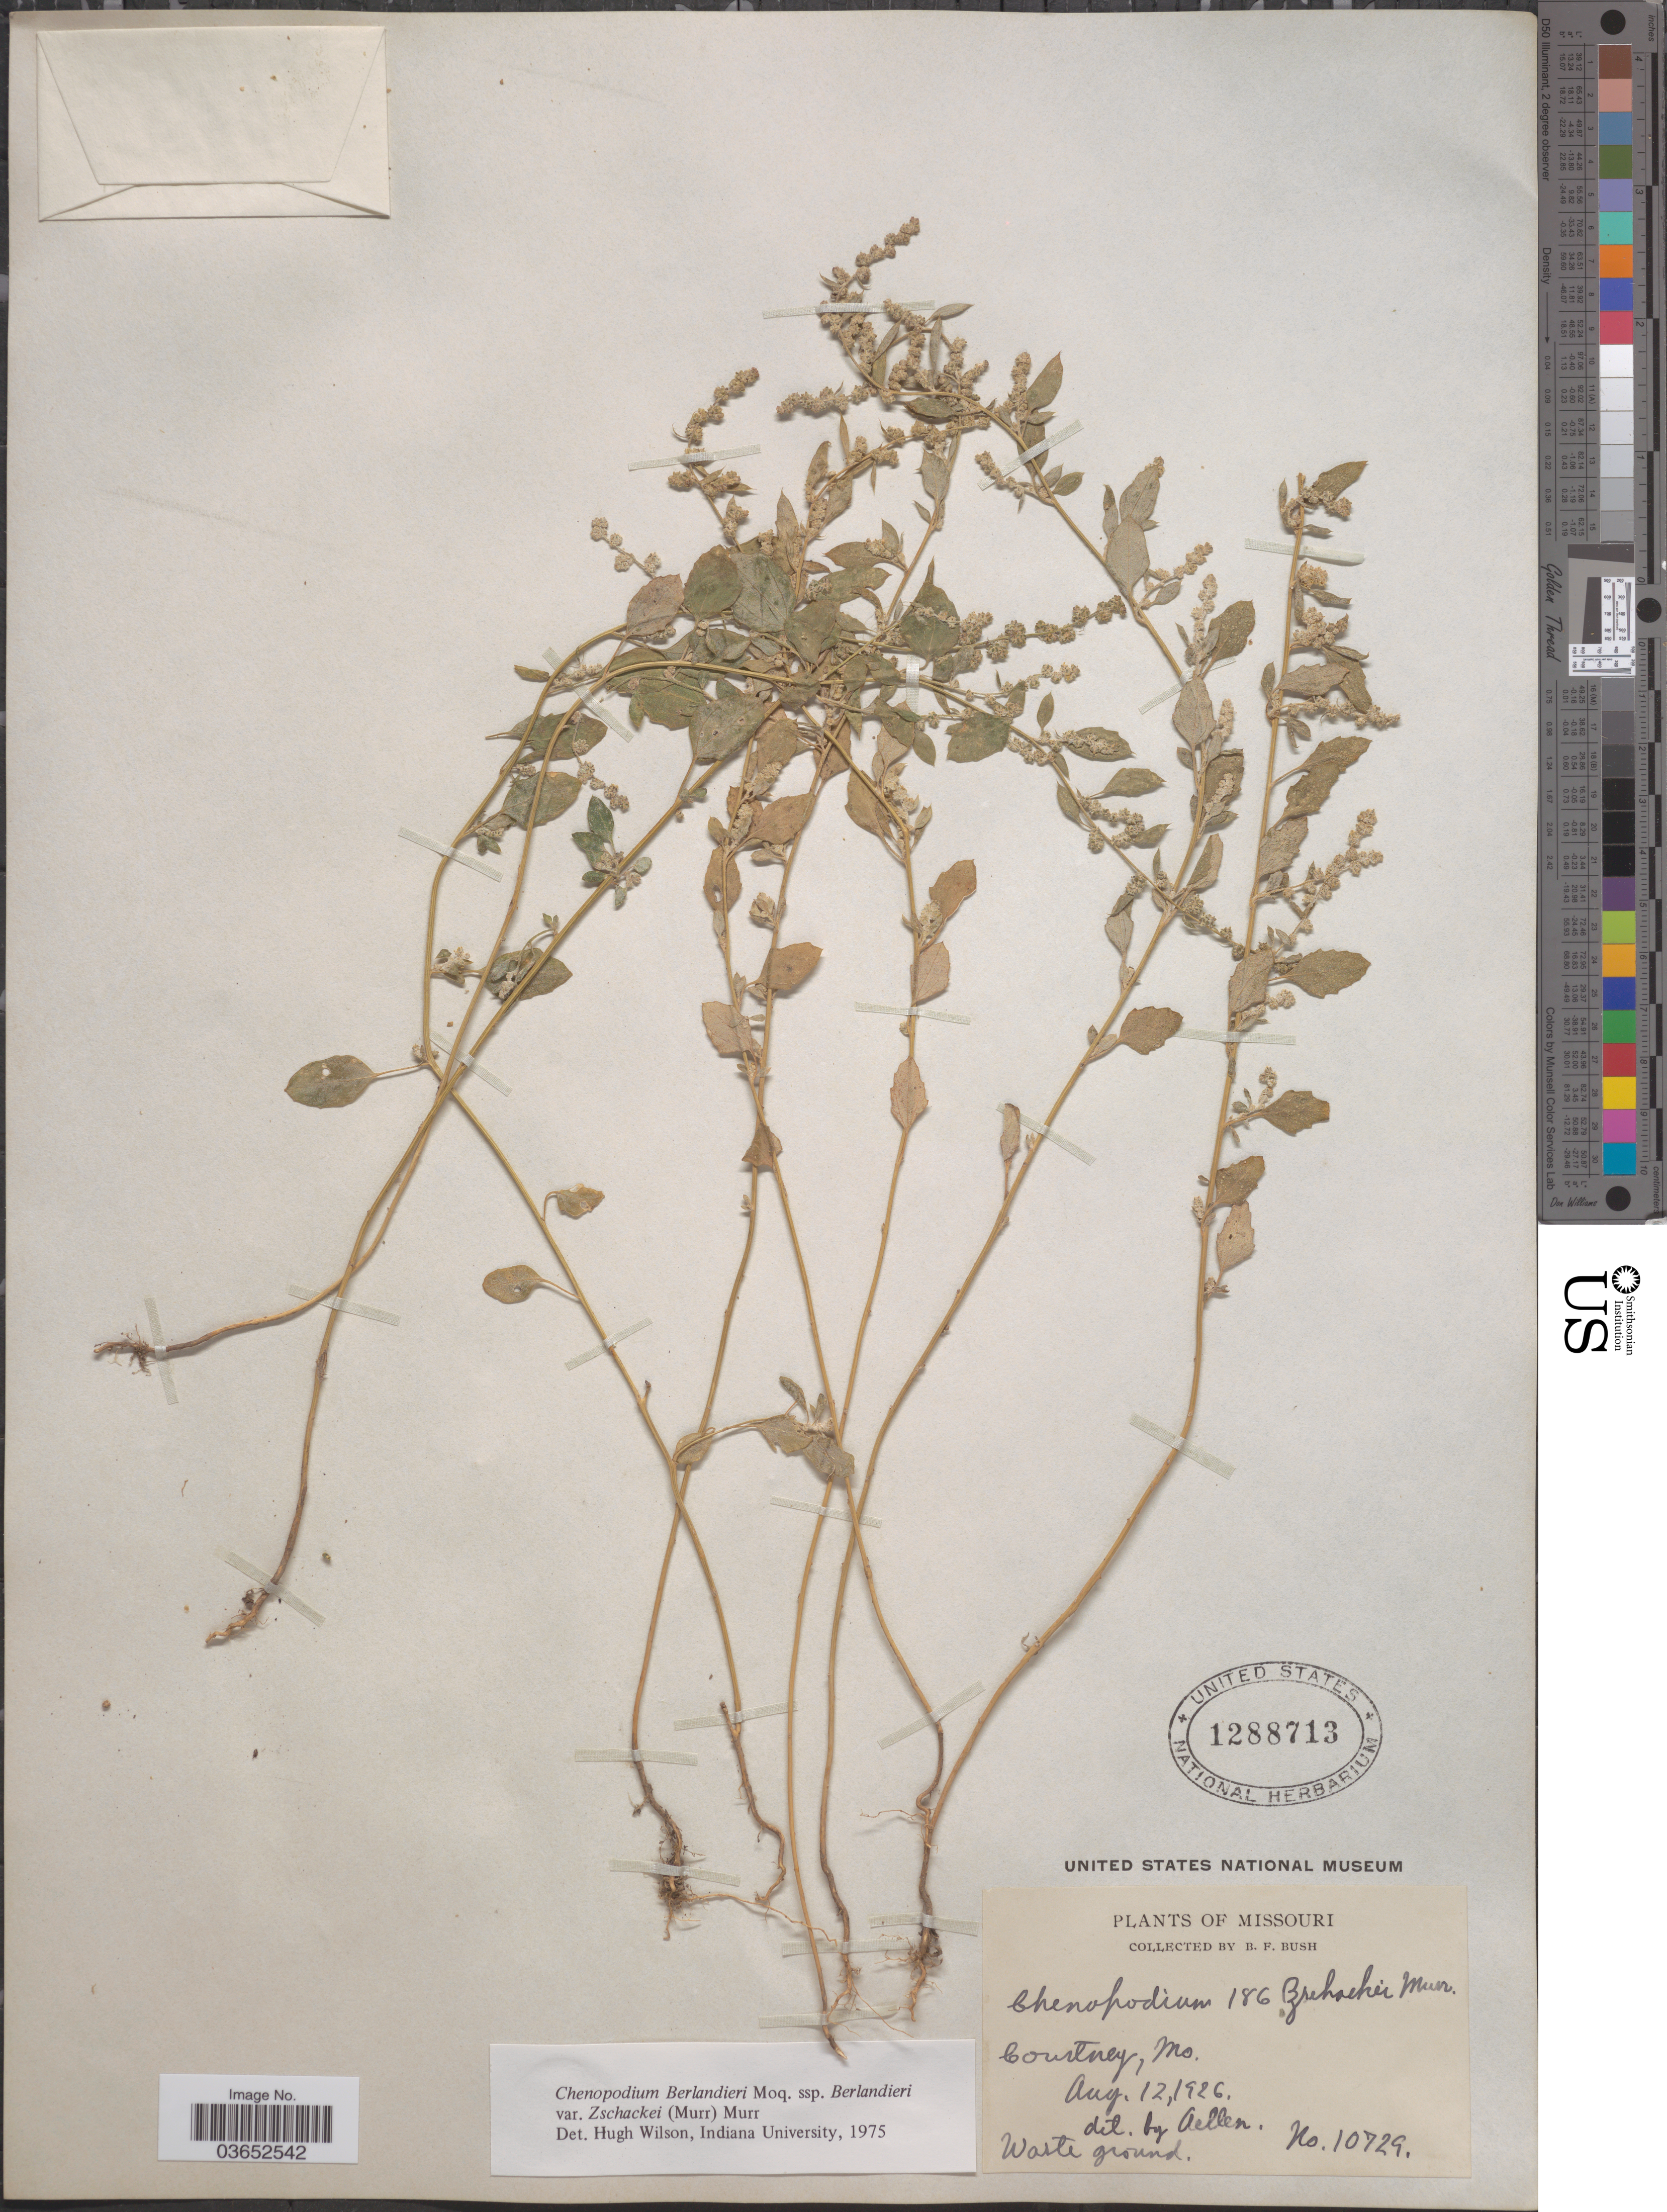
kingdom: Plantae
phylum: Tracheophyta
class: Magnoliopsida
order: Caryophyllales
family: Amaranthaceae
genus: Chenopodium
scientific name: Chenopodium berlandieri var. typicum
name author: A. Ludw. ex Graebn.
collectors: B. F. Bush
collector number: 10729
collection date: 1926-08-12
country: United States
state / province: Missouri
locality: Courtney.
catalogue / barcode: US 1288713